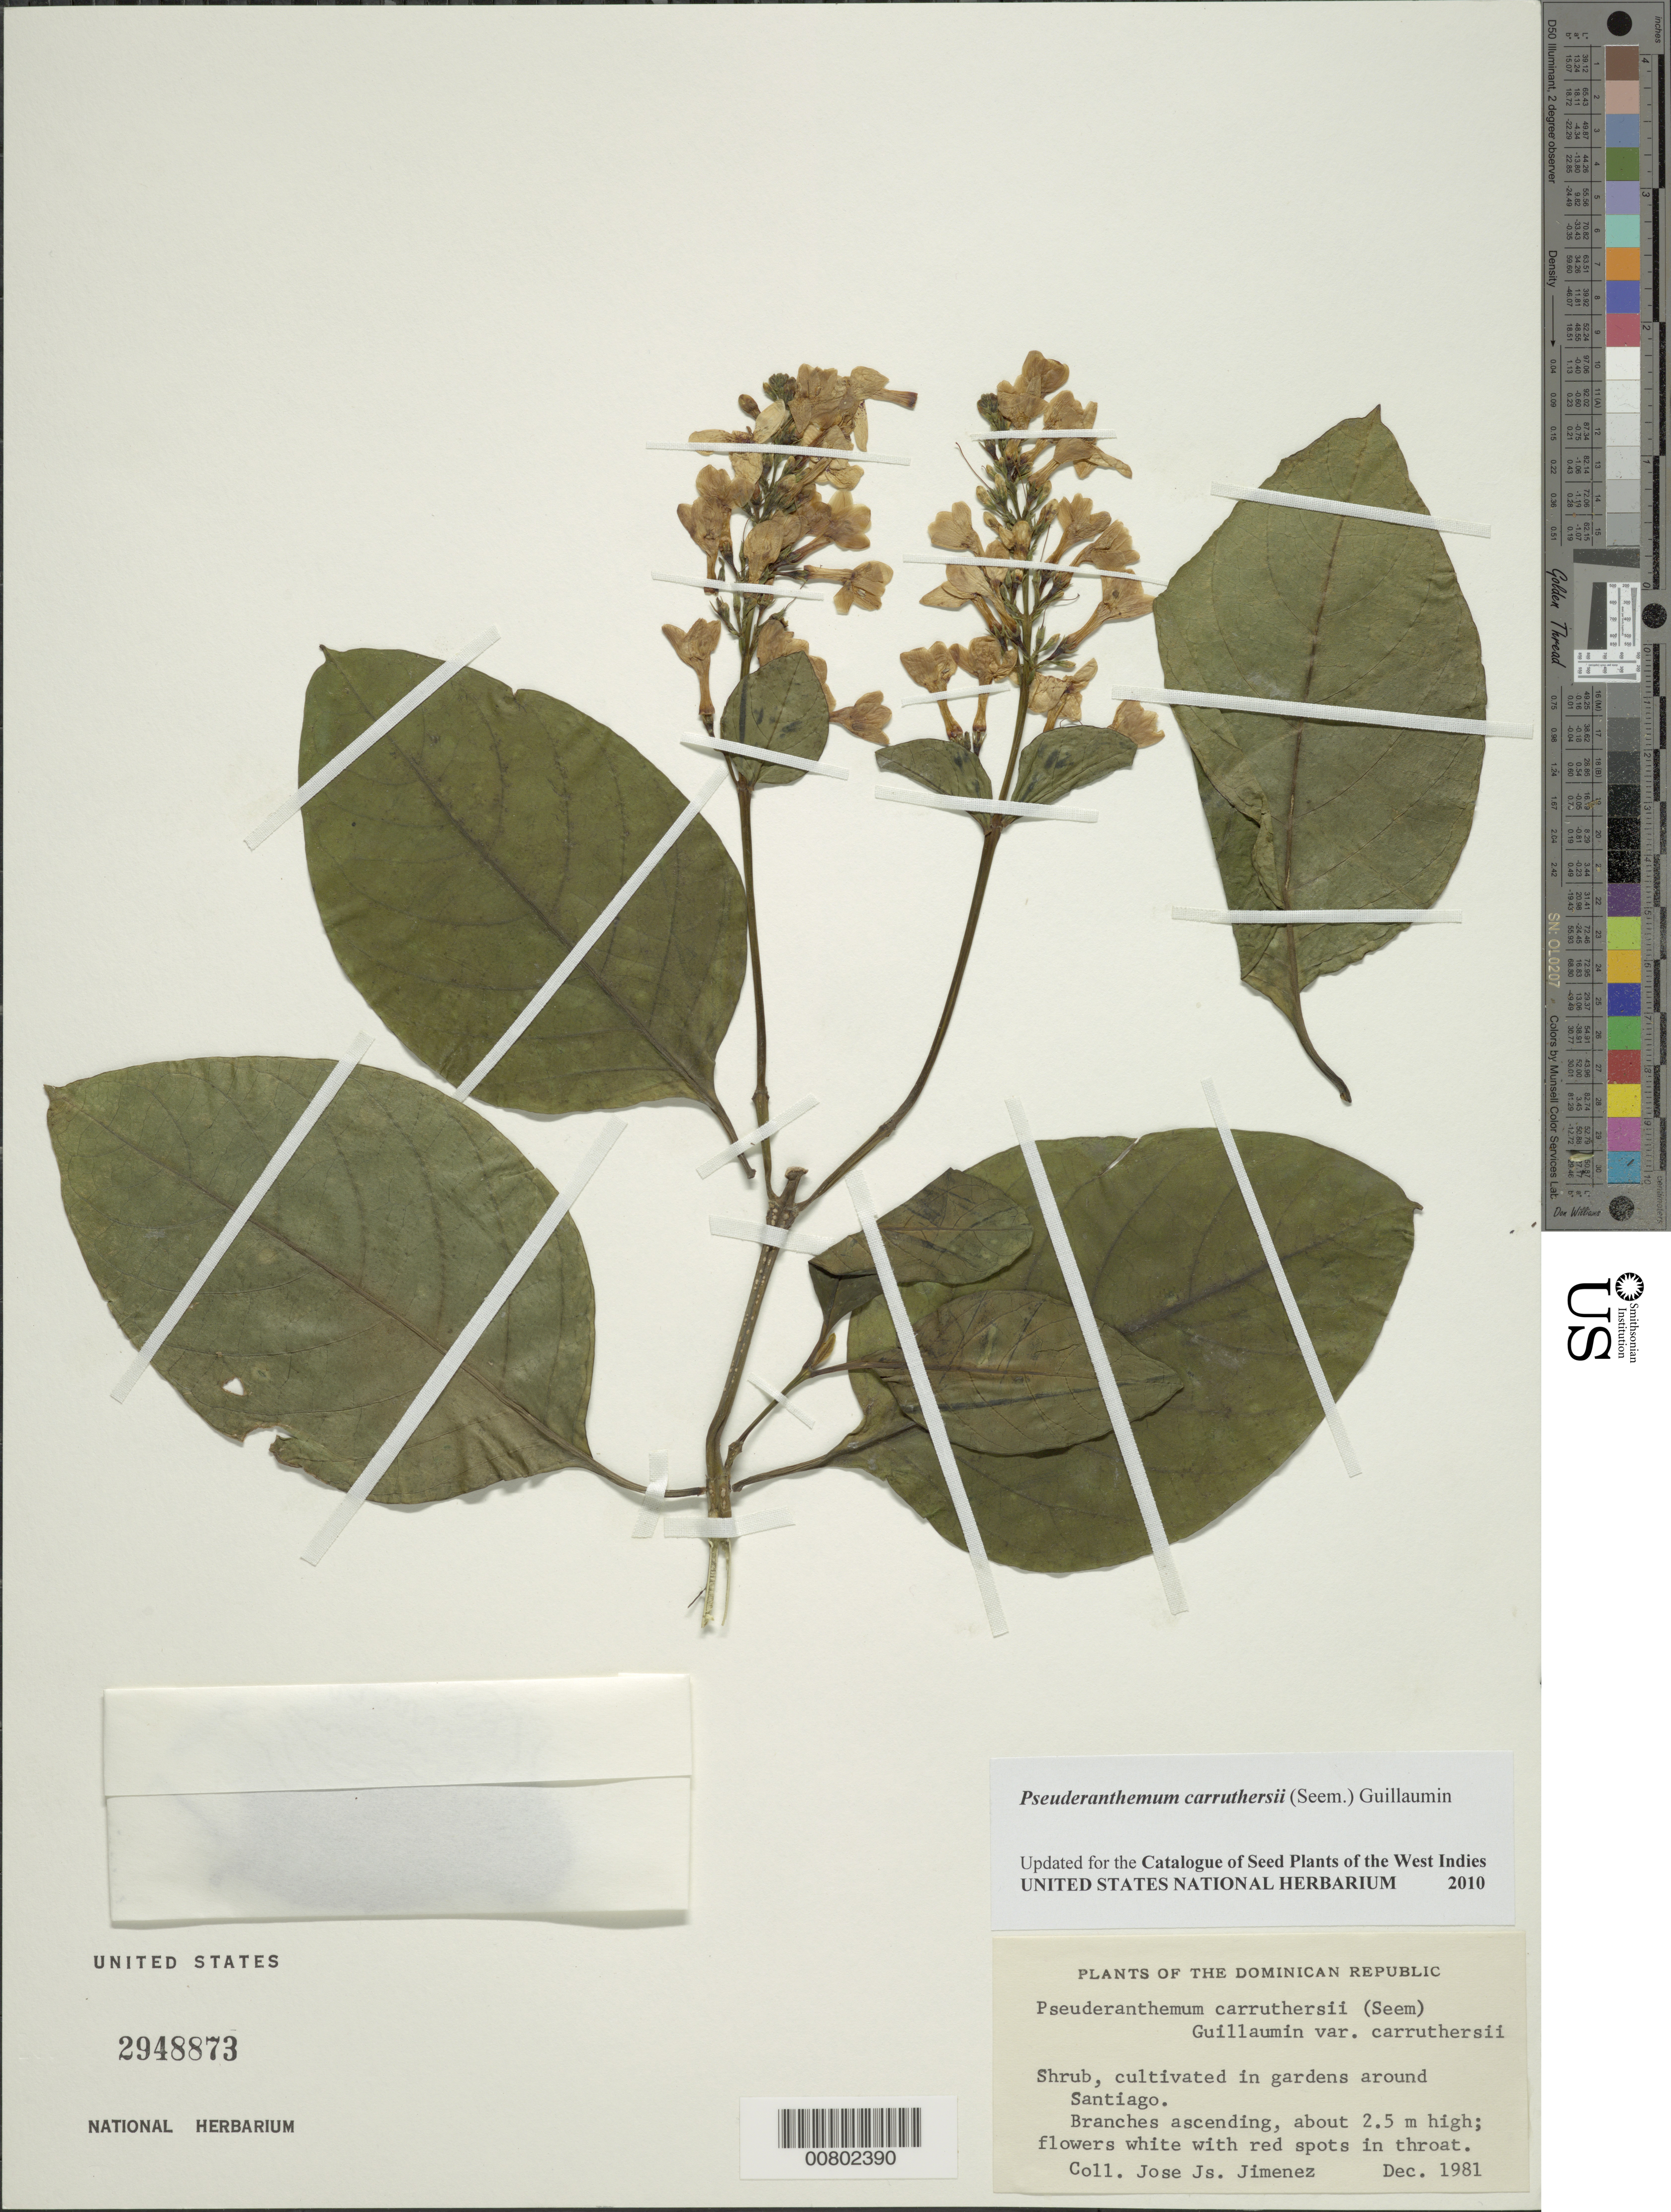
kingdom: Plantae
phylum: Tracheophyta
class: Magnoliopsida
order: Lamiales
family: Acanthaceae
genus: Pseuderanthemum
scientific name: Pseuderanthemum carruthersii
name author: (Seem.) Guillaumin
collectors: J. J. Jiménez Almonte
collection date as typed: Dec 1981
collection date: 1981-12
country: Dominican Republic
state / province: Santiago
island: Hispaniola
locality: In gardens around Sanitago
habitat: Gardens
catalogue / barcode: US 2948873